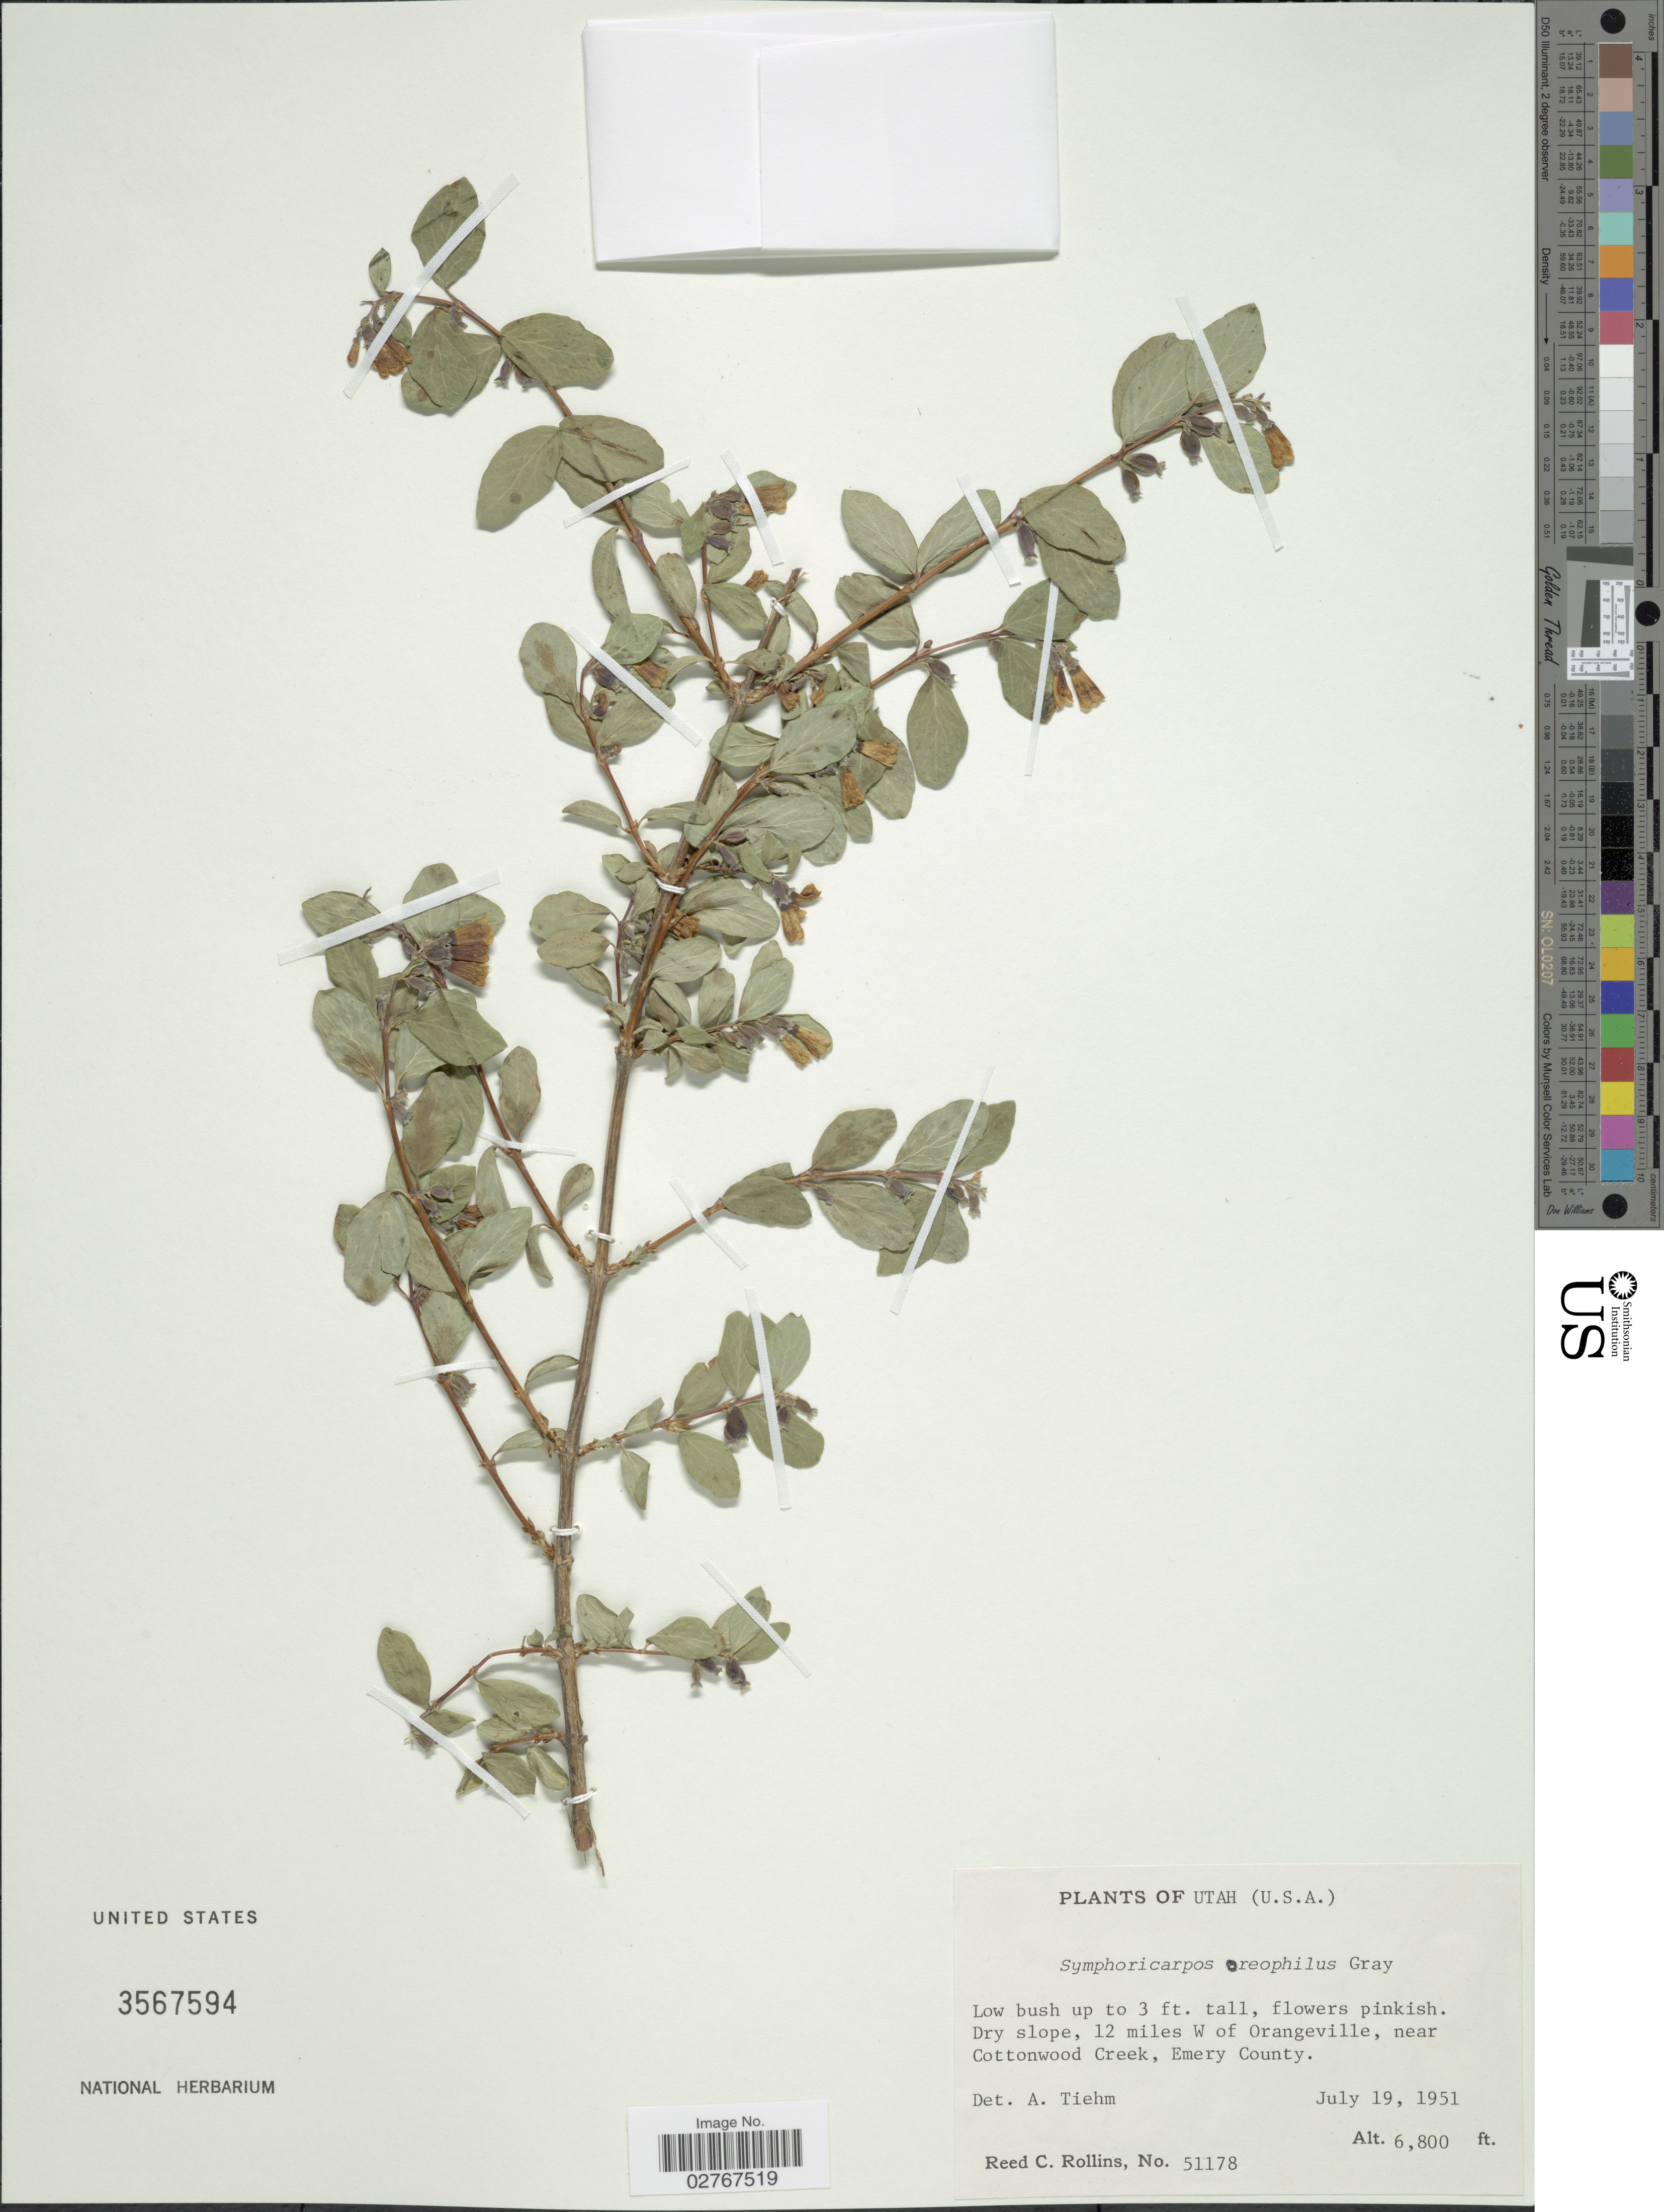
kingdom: Plantae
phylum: Tracheophyta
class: Magnoliopsida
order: Dipsacales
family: Caprifoliaceae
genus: Symphoricarpos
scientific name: Symphoricarpos oreophilus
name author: A. Gray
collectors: R. C. Rollins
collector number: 51178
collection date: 1951-07-19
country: United States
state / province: Utah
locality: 12 miles W of Orangeville, near Cottonwood Creek, Emery County.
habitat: dry slope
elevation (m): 2073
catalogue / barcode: US 3567594